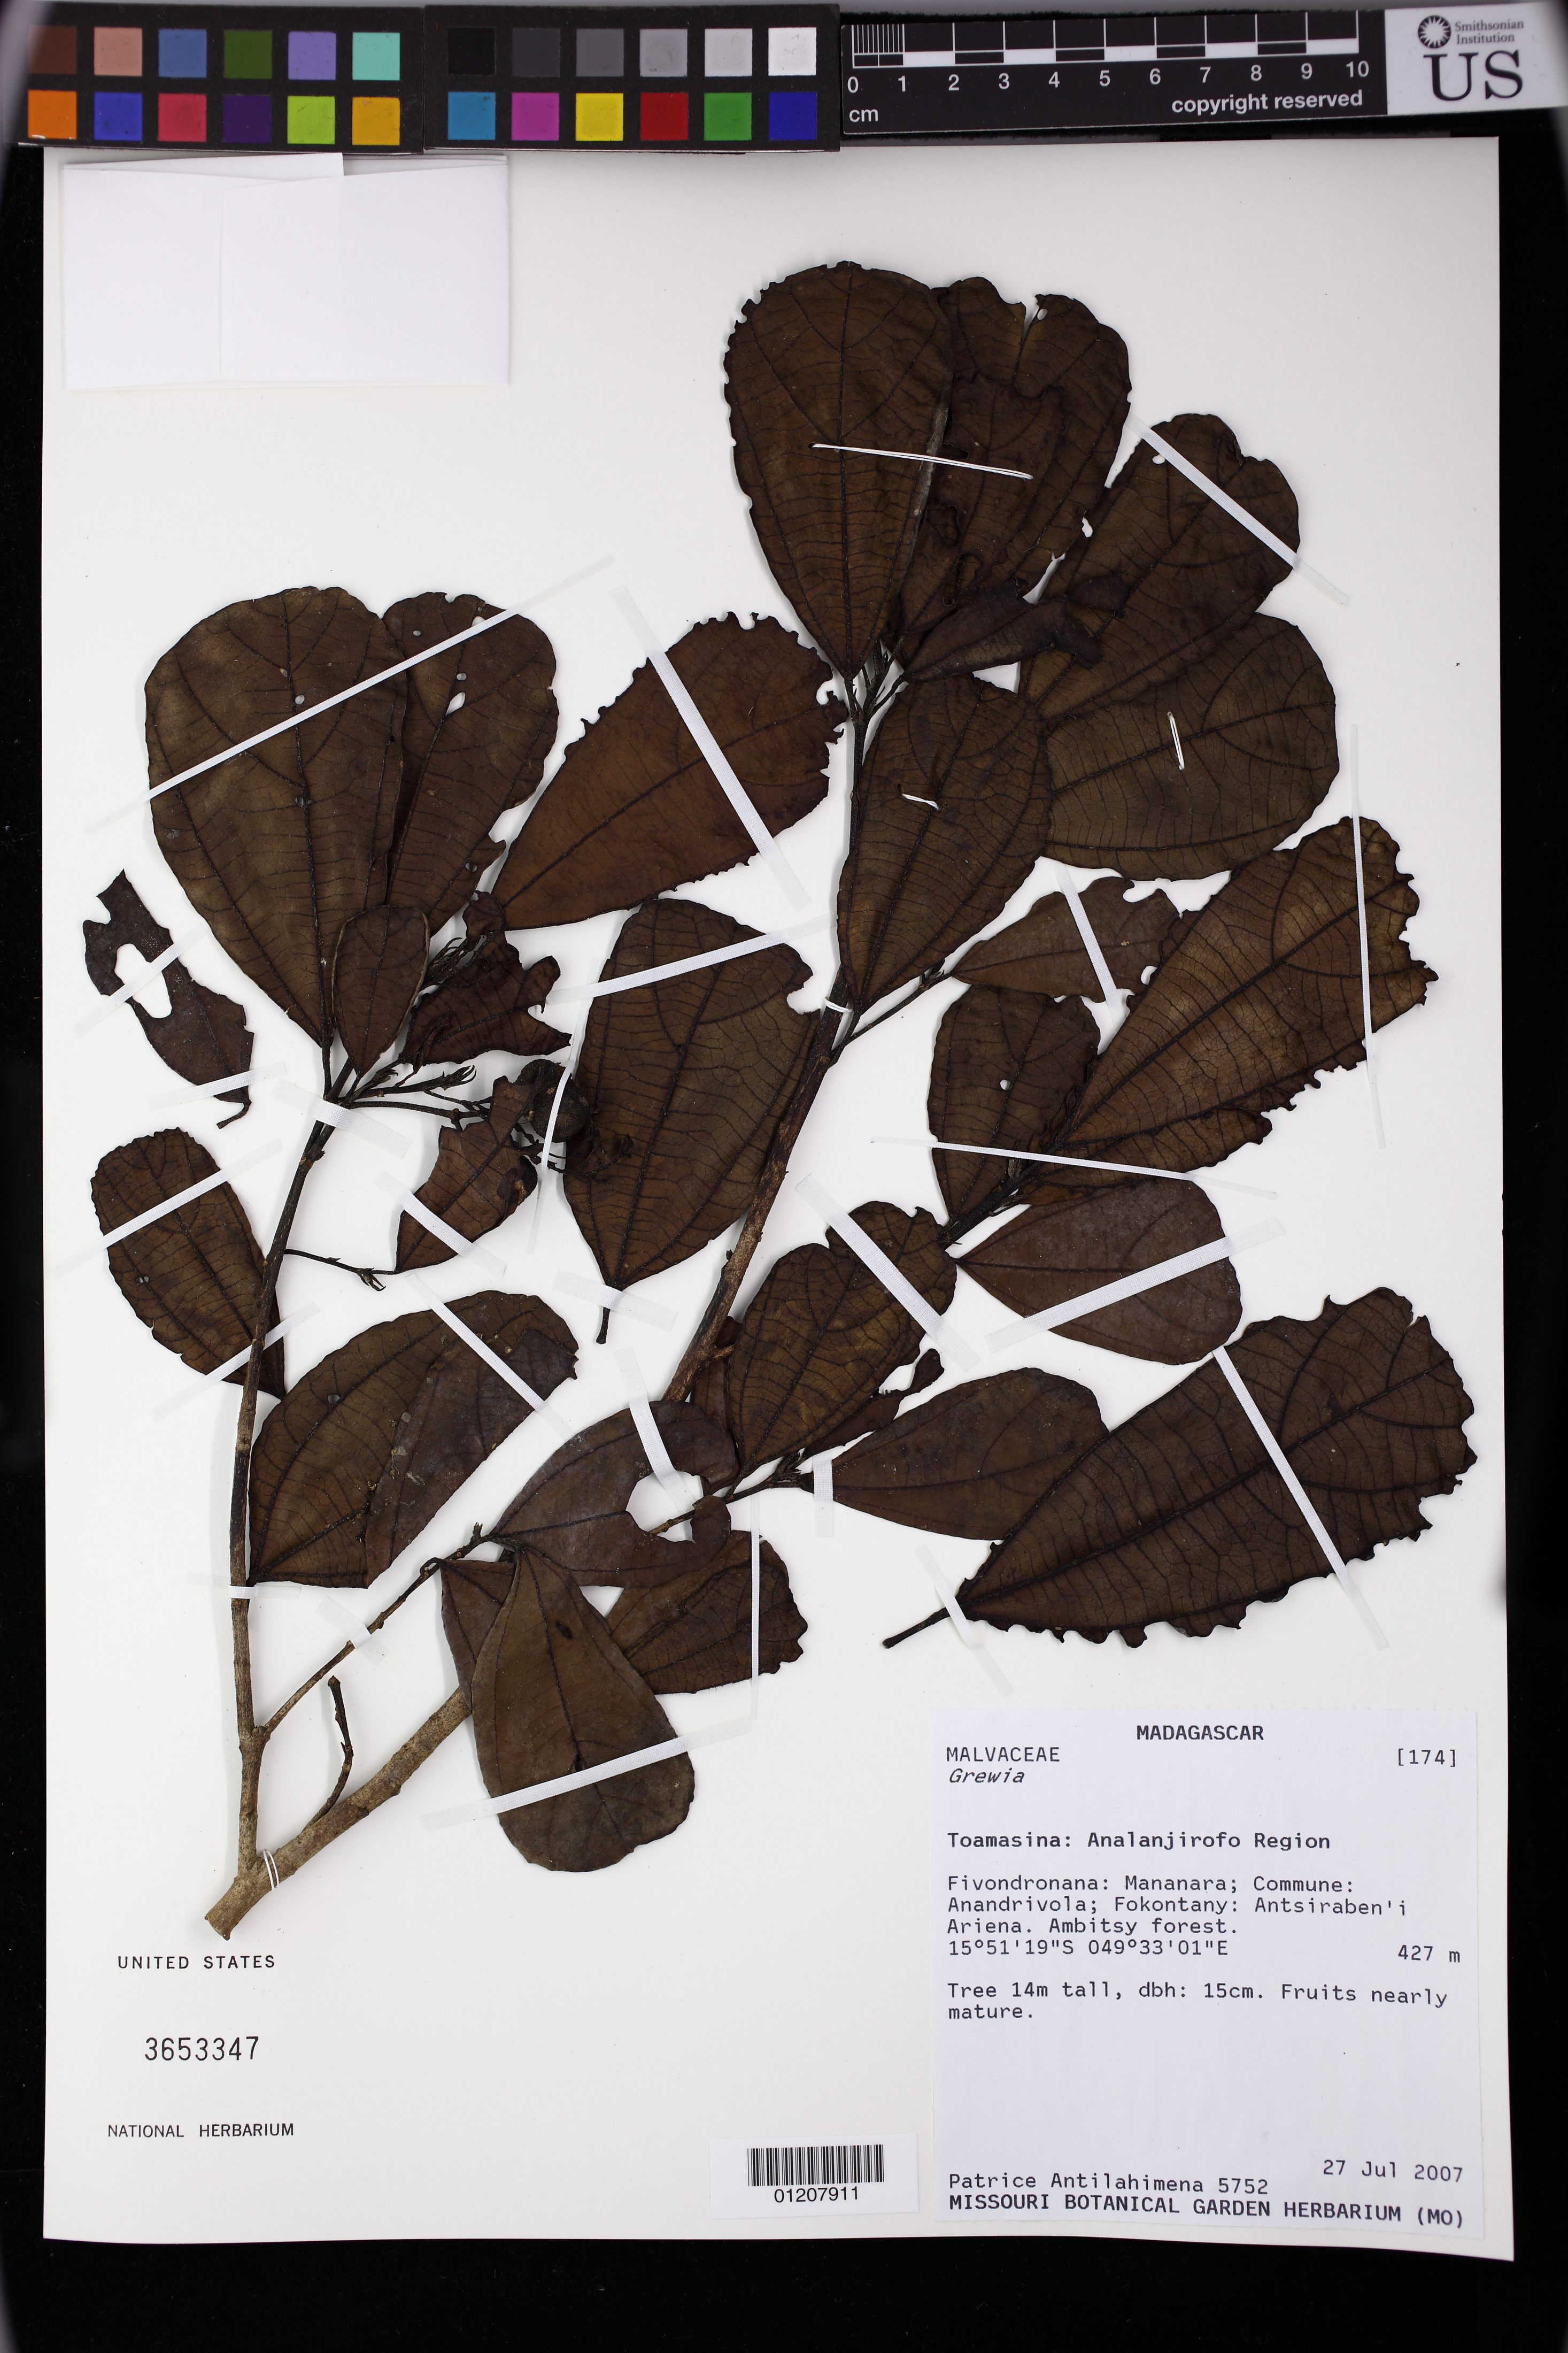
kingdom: Plantae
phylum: Tracheophyta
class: Magnoliopsida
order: Malvales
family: Malvaceae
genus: Grewia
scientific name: Grewia humblotii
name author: Baill.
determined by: Jourdain-Fievet, L.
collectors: P. Antilahimena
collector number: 5752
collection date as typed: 27 Jul 2007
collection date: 2007-07-27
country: Madagascar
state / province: Analanjirofo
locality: Toamasina: Analanjirofo Region. Fivondronana: Mananara; Commune: Anandrivola; Fokontany: Antsiraben'i Ariena. Ambitsy forest.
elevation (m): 427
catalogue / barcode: US 3653347